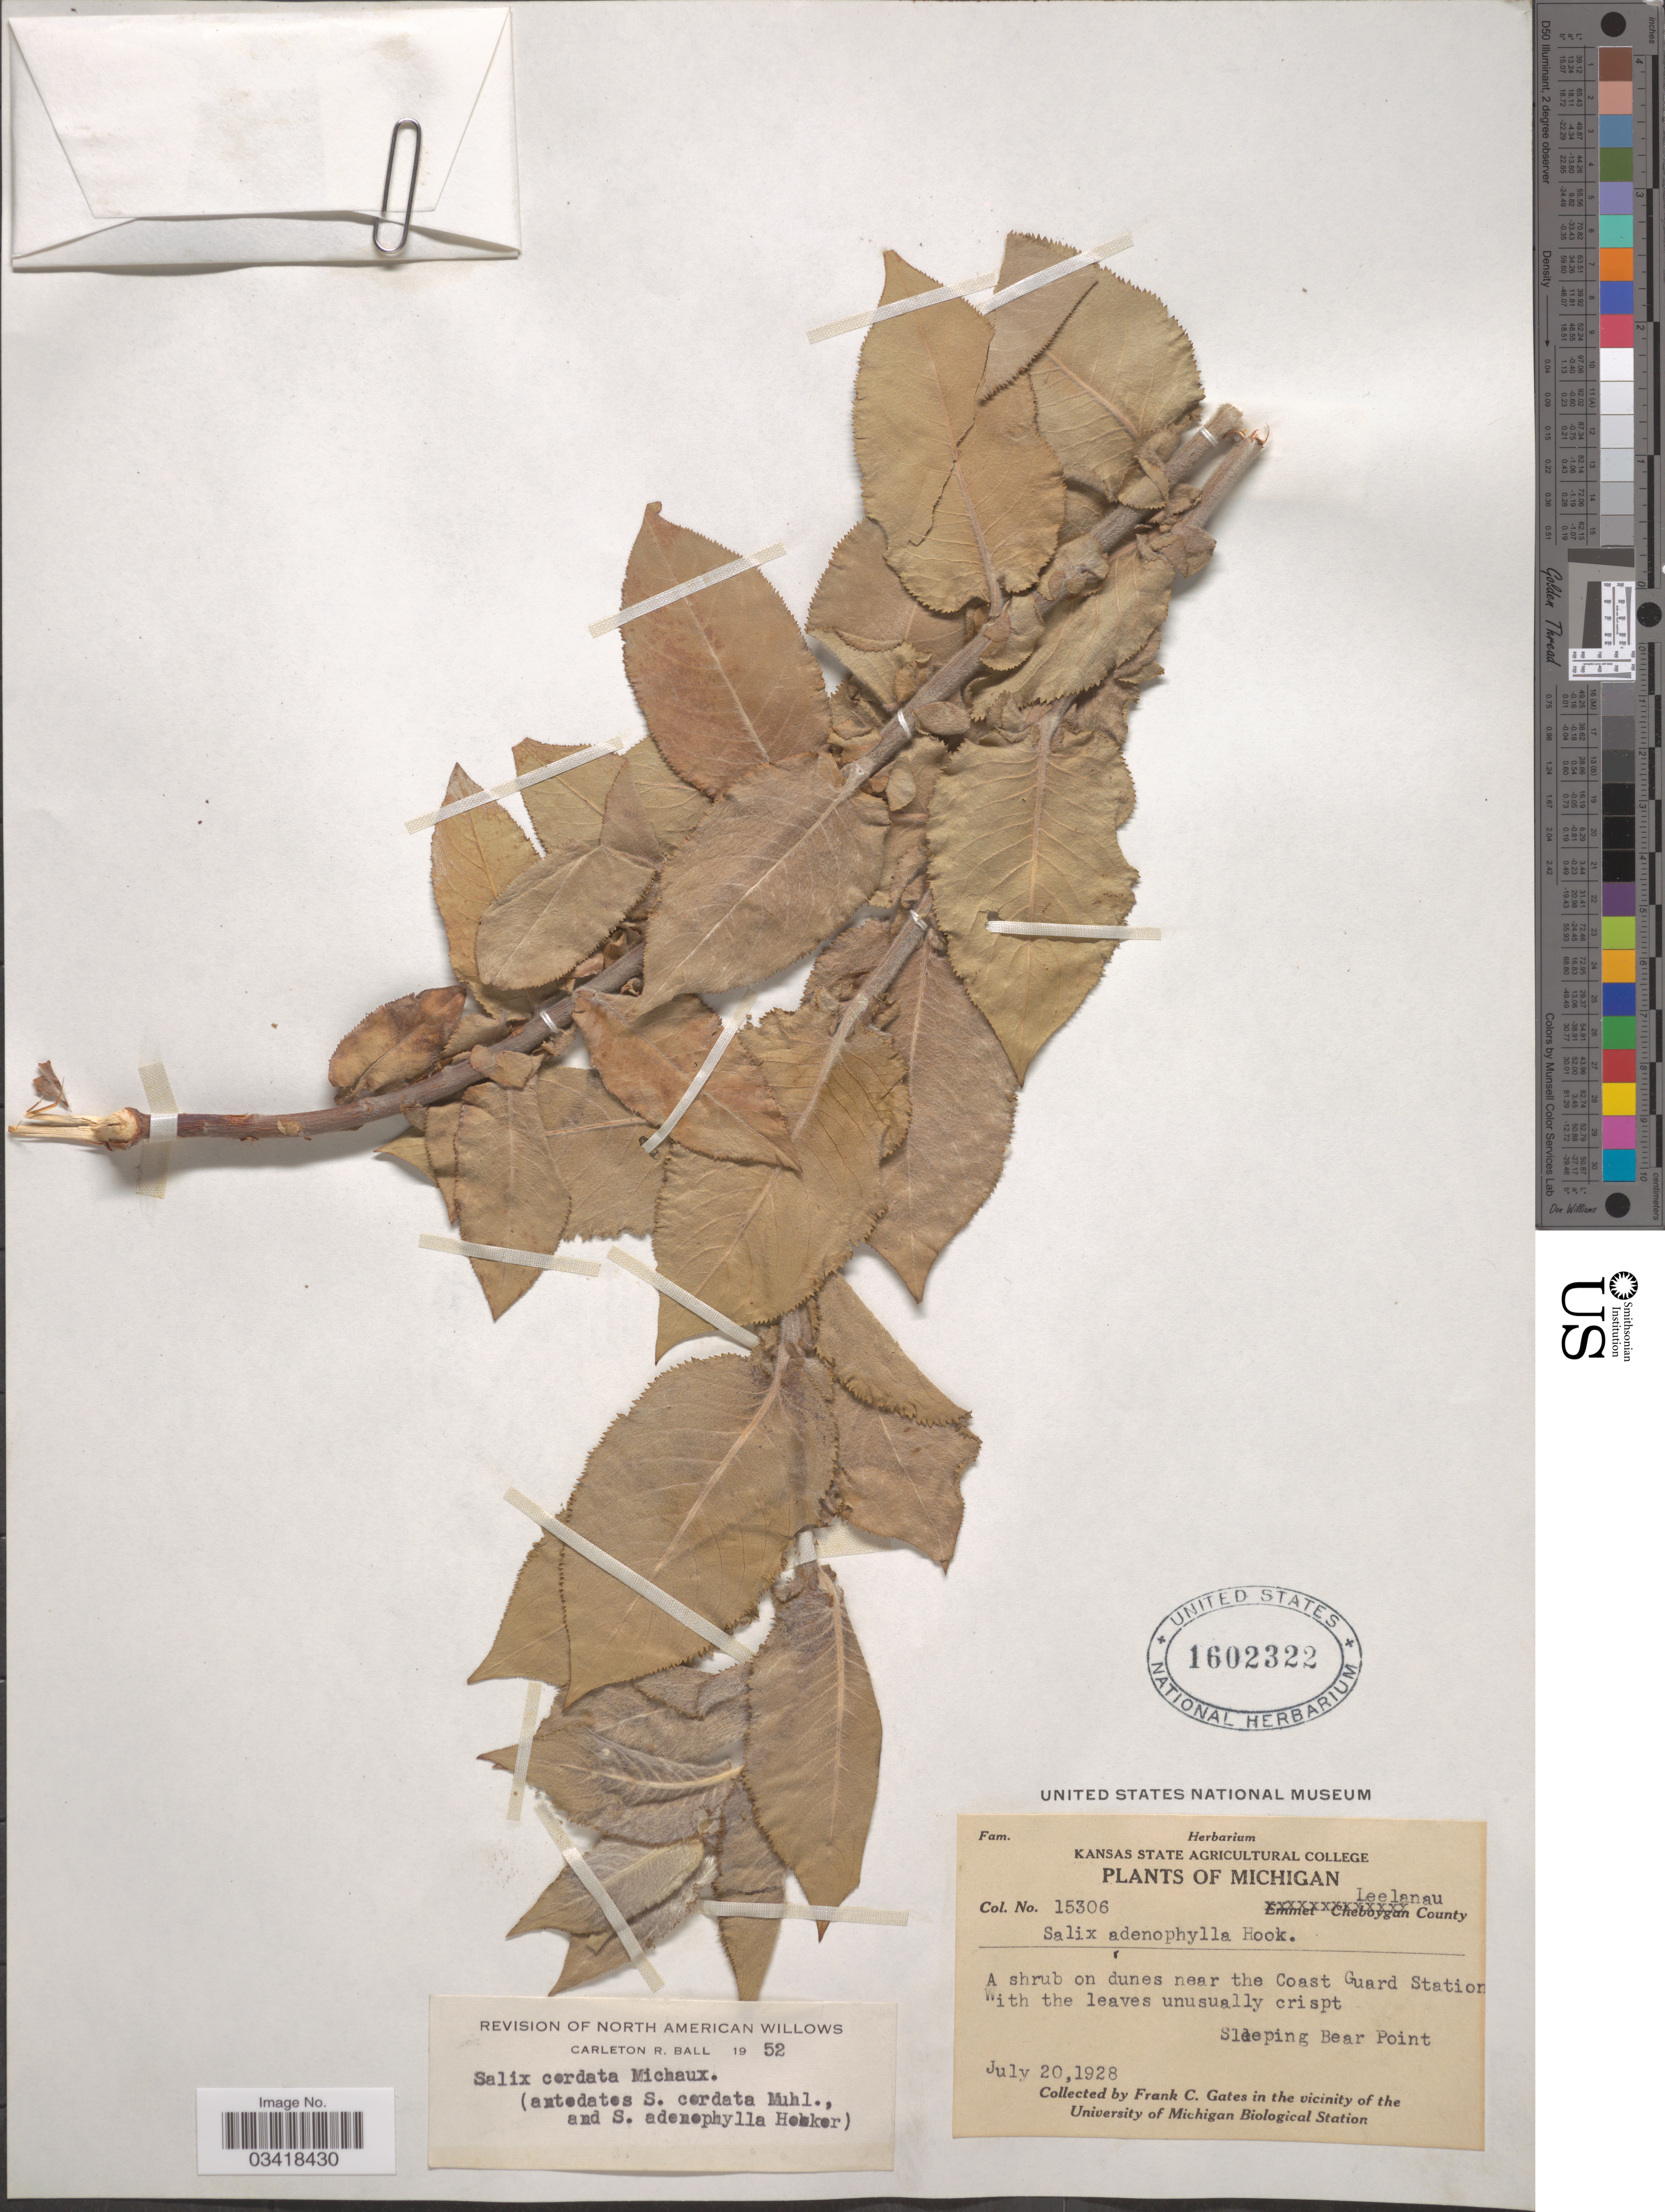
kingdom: Plantae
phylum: Tracheophyta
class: Magnoliopsida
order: Malpighiales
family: Salicaceae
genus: Salix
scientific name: Salix adenophylla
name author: Hook.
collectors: F. C. Gates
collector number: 15306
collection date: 1928-07-20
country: United States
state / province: Michigan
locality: Lee Lanau County. A shrub on dunes near the Coast Guard Station. Sleeping Bear Point.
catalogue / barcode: US 1602322